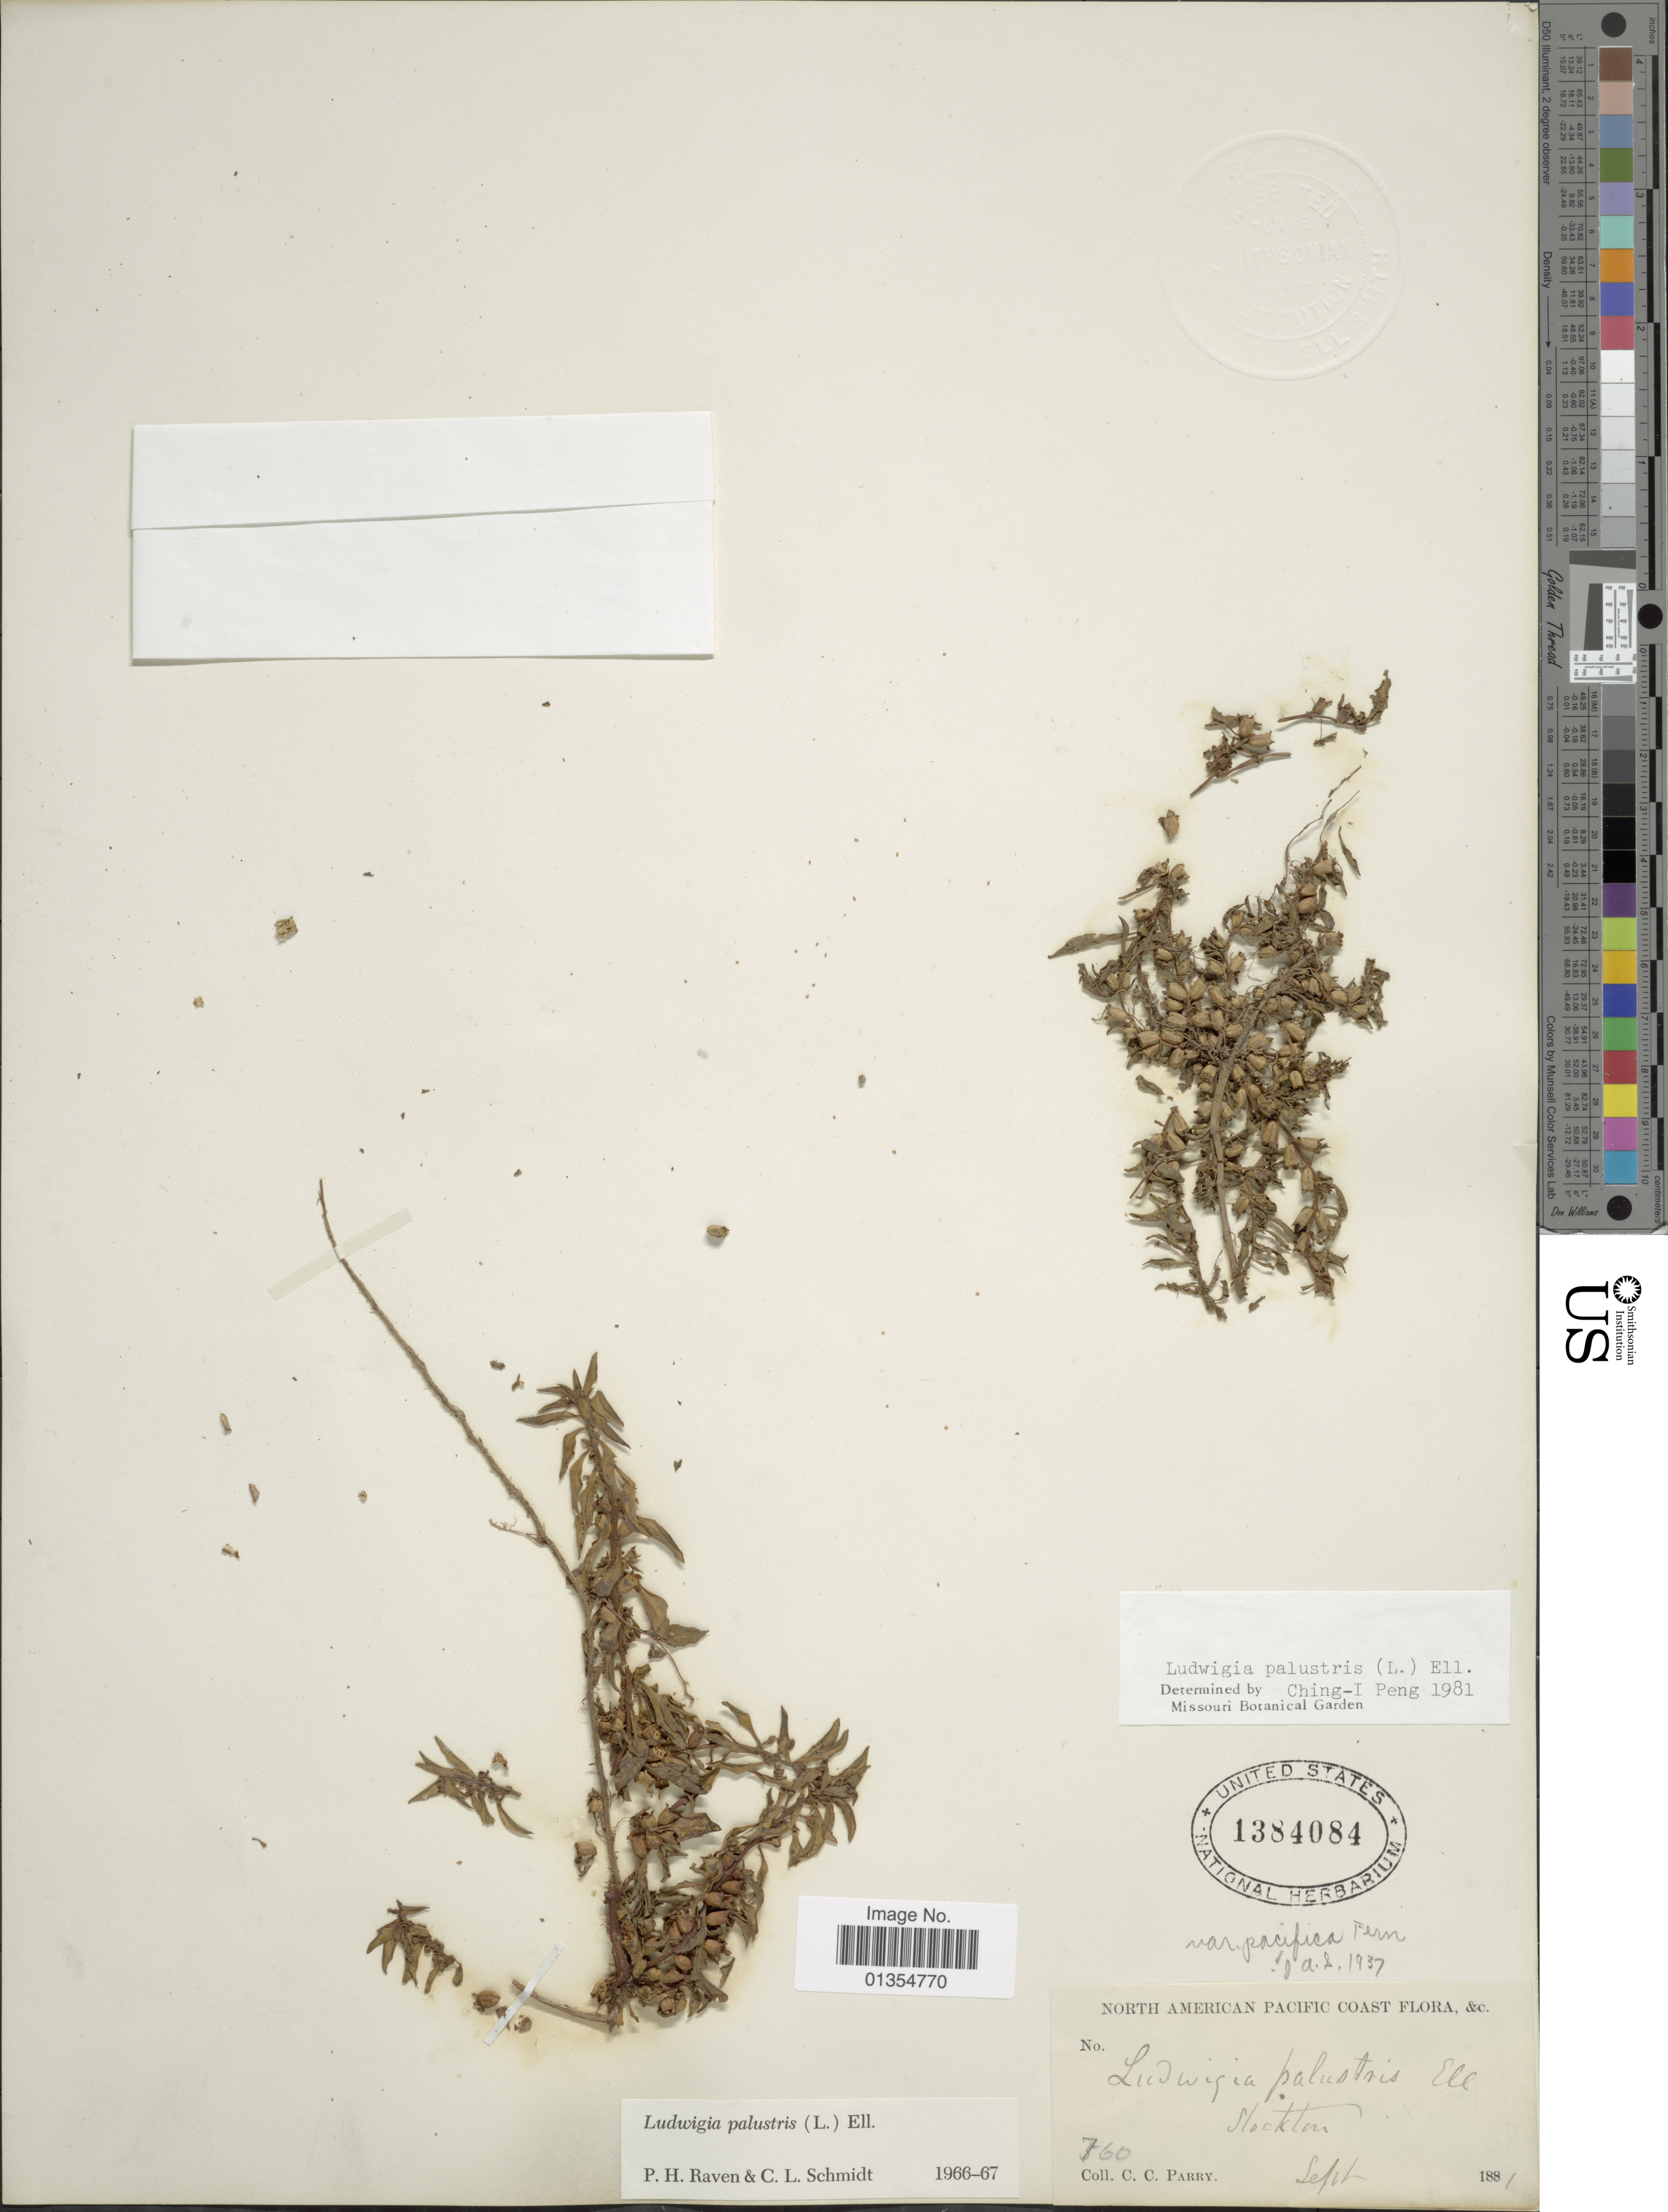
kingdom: Plantae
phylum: Tracheophyta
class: Magnoliopsida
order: Myrtales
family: Onagraceae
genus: Ludwigia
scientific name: Ludwigia palustris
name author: (L.) Elliott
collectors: C. C. Parry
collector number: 760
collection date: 1881-09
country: United States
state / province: California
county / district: San Joaquin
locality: North American Pacific Coast, Stockton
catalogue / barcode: US 1384084